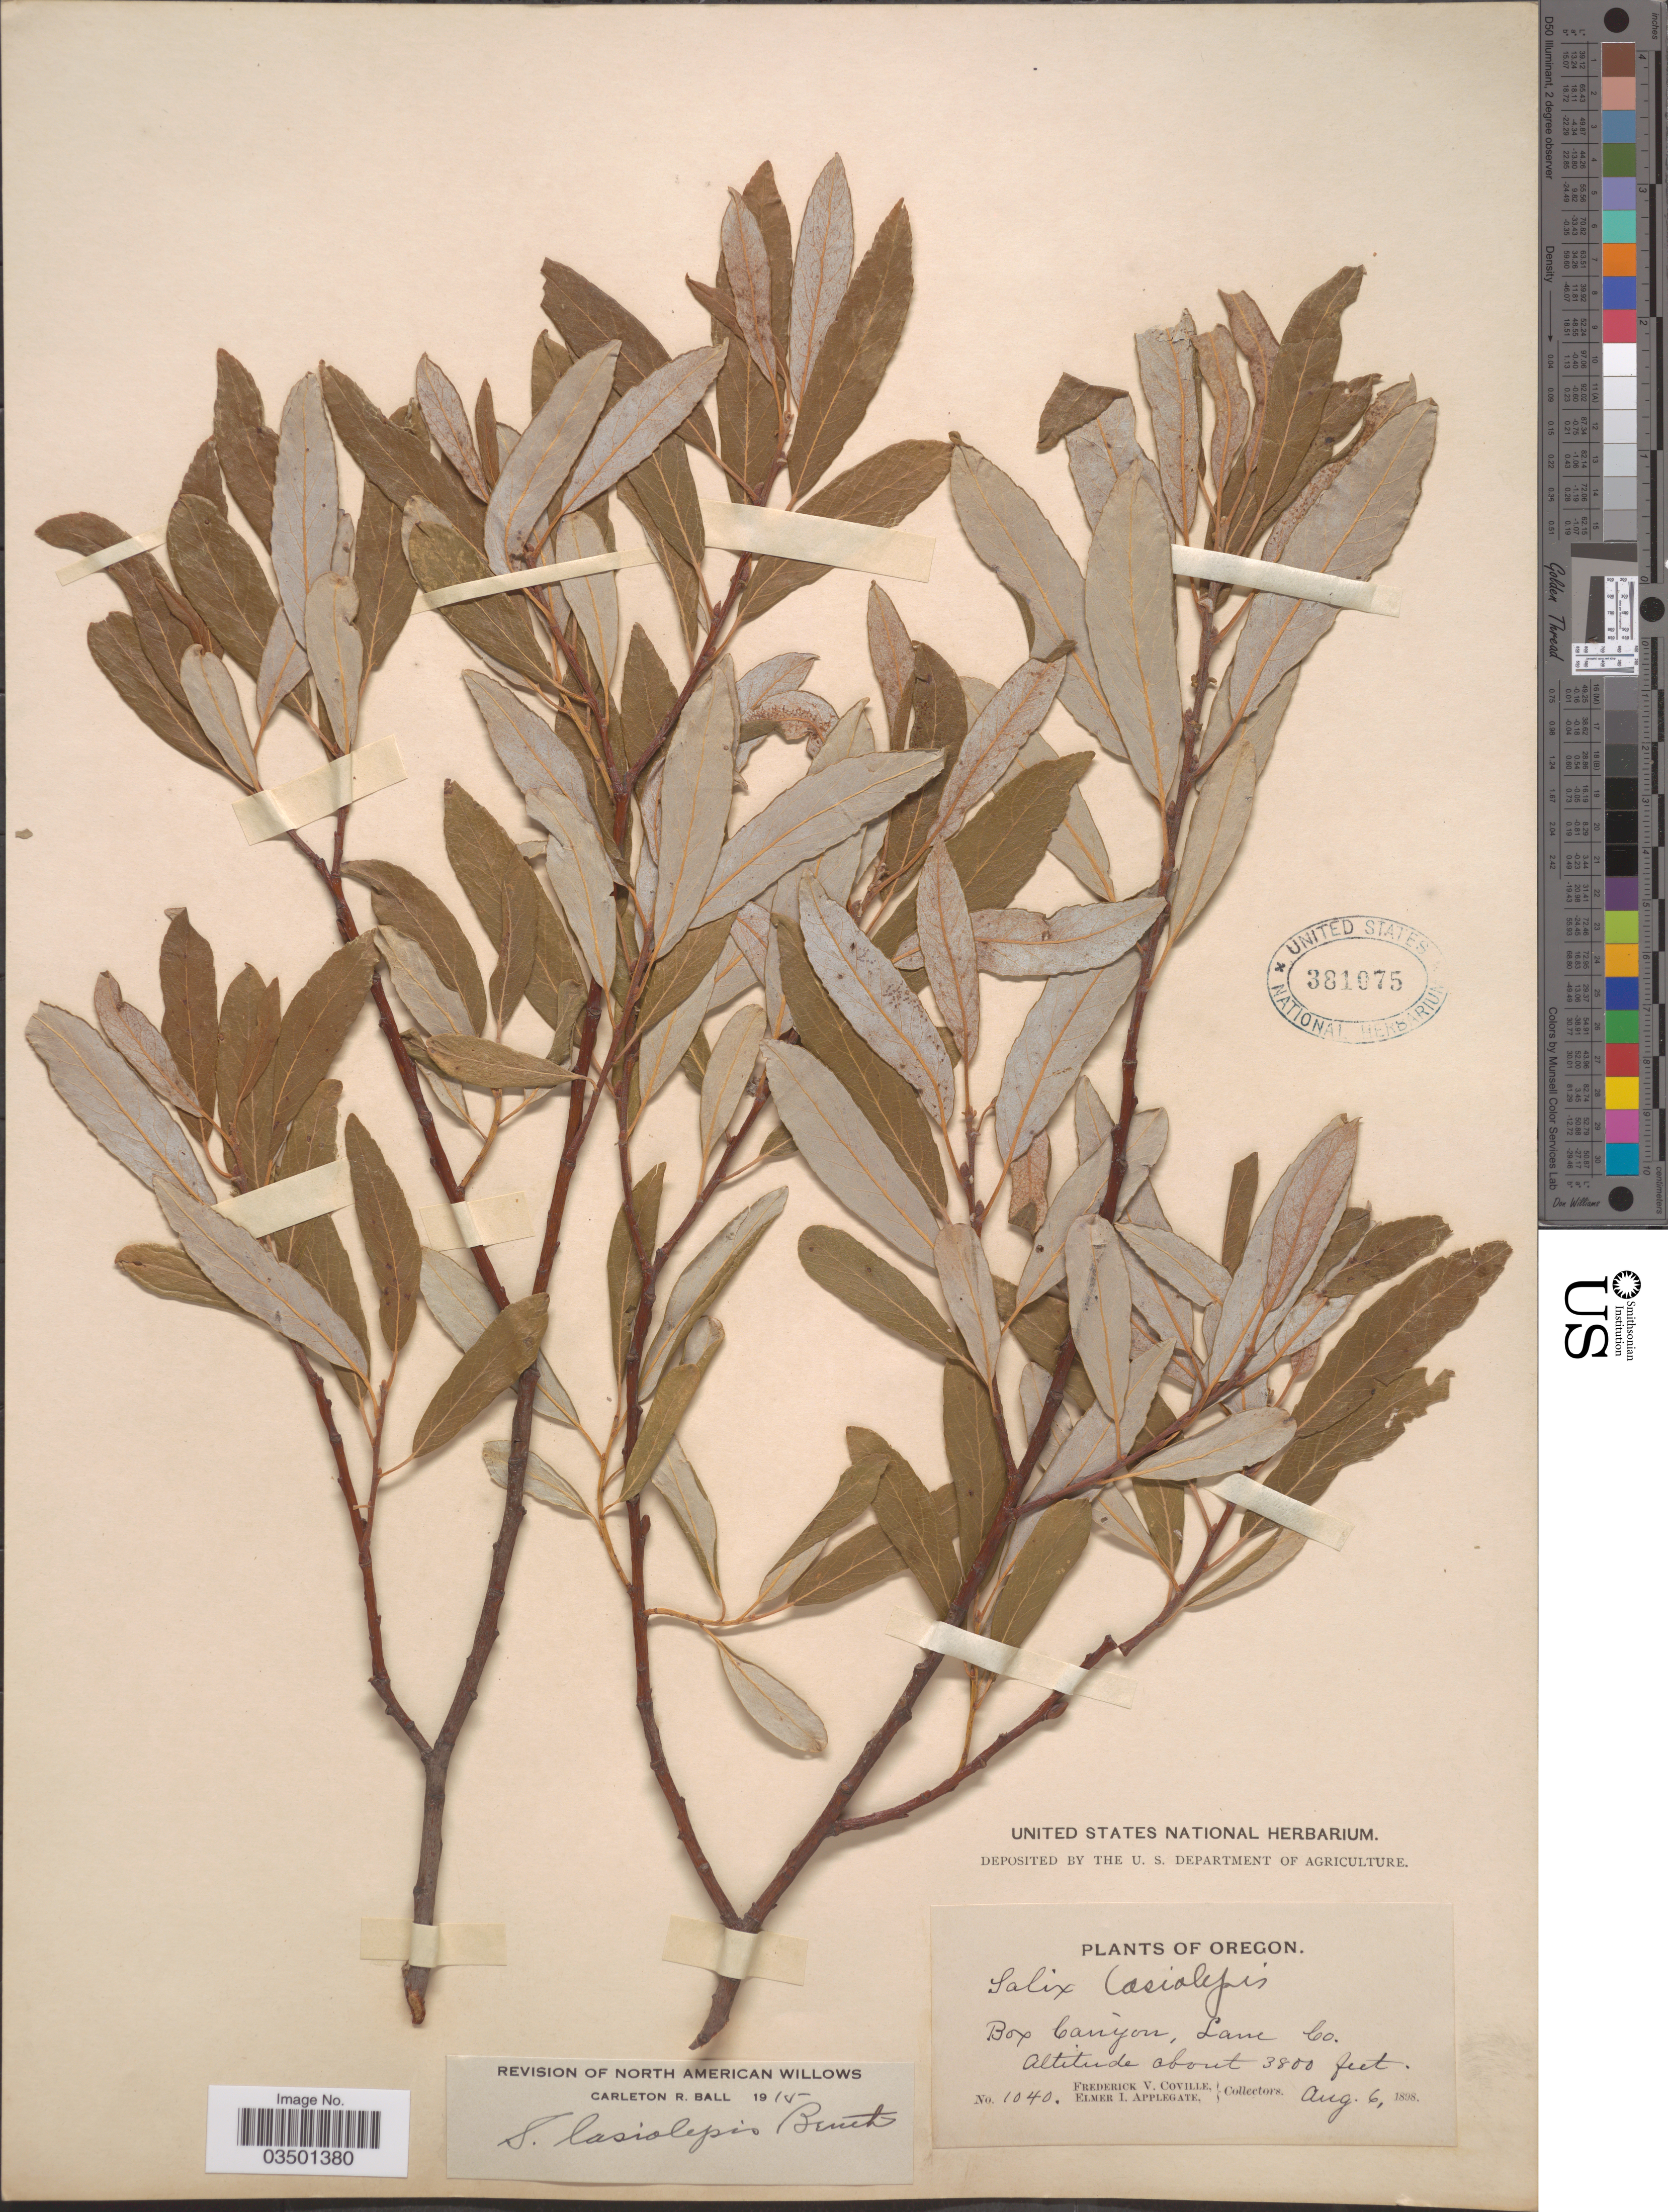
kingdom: Plantae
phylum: Tracheophyta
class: Magnoliopsida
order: Malpighiales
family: Salicaceae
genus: Salix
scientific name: Salix lasiolepis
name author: Benth.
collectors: F. V. Coville & E. I. Applegate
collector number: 1040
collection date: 1898-08-06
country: United States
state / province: Oregon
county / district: Lane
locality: Box Canyon, Lane Co.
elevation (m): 1158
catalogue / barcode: US 381075